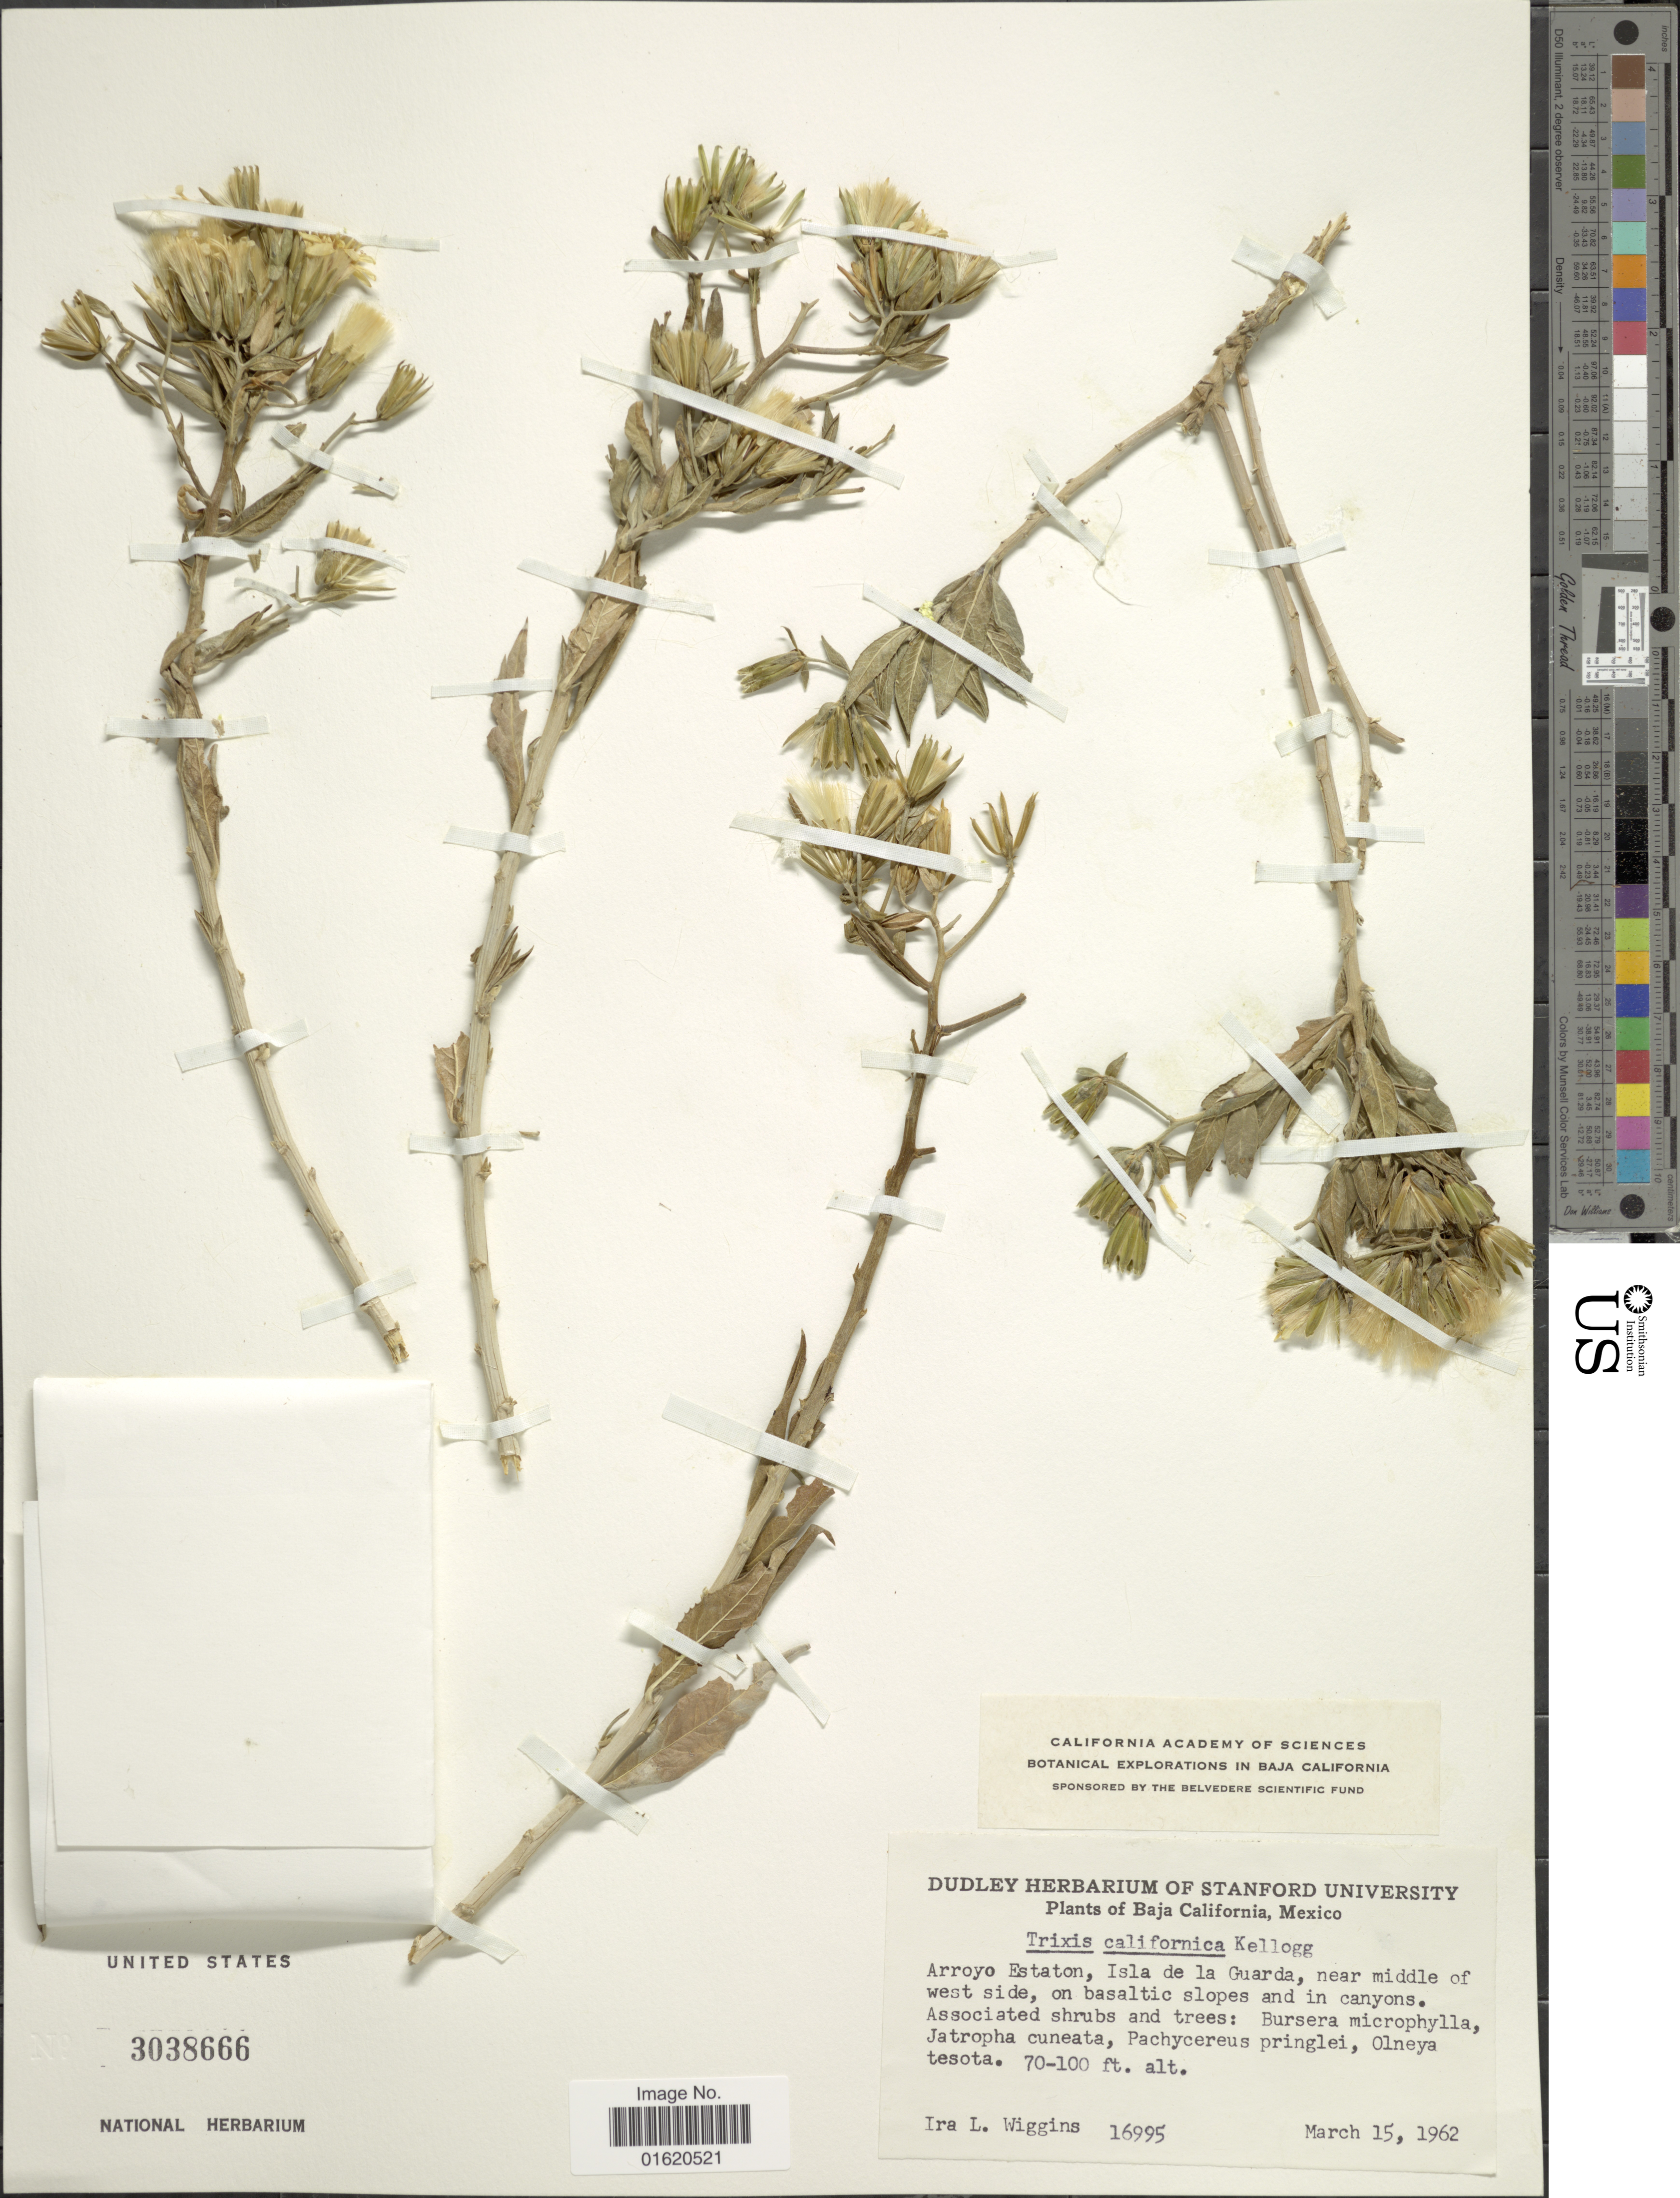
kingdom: Plantae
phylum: Tracheophyta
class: Magnoliopsida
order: Asterales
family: Asteraceae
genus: Trixis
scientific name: Trixis californica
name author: Kellogg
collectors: I. L. Wiggins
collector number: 16995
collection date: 1962-03-15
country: Mexico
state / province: Baja California Norte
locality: Arroyo Estaton, Isla de la Guarda, near middle of west side, on bastaltic slopes and in canyons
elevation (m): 21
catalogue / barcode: US 3038666